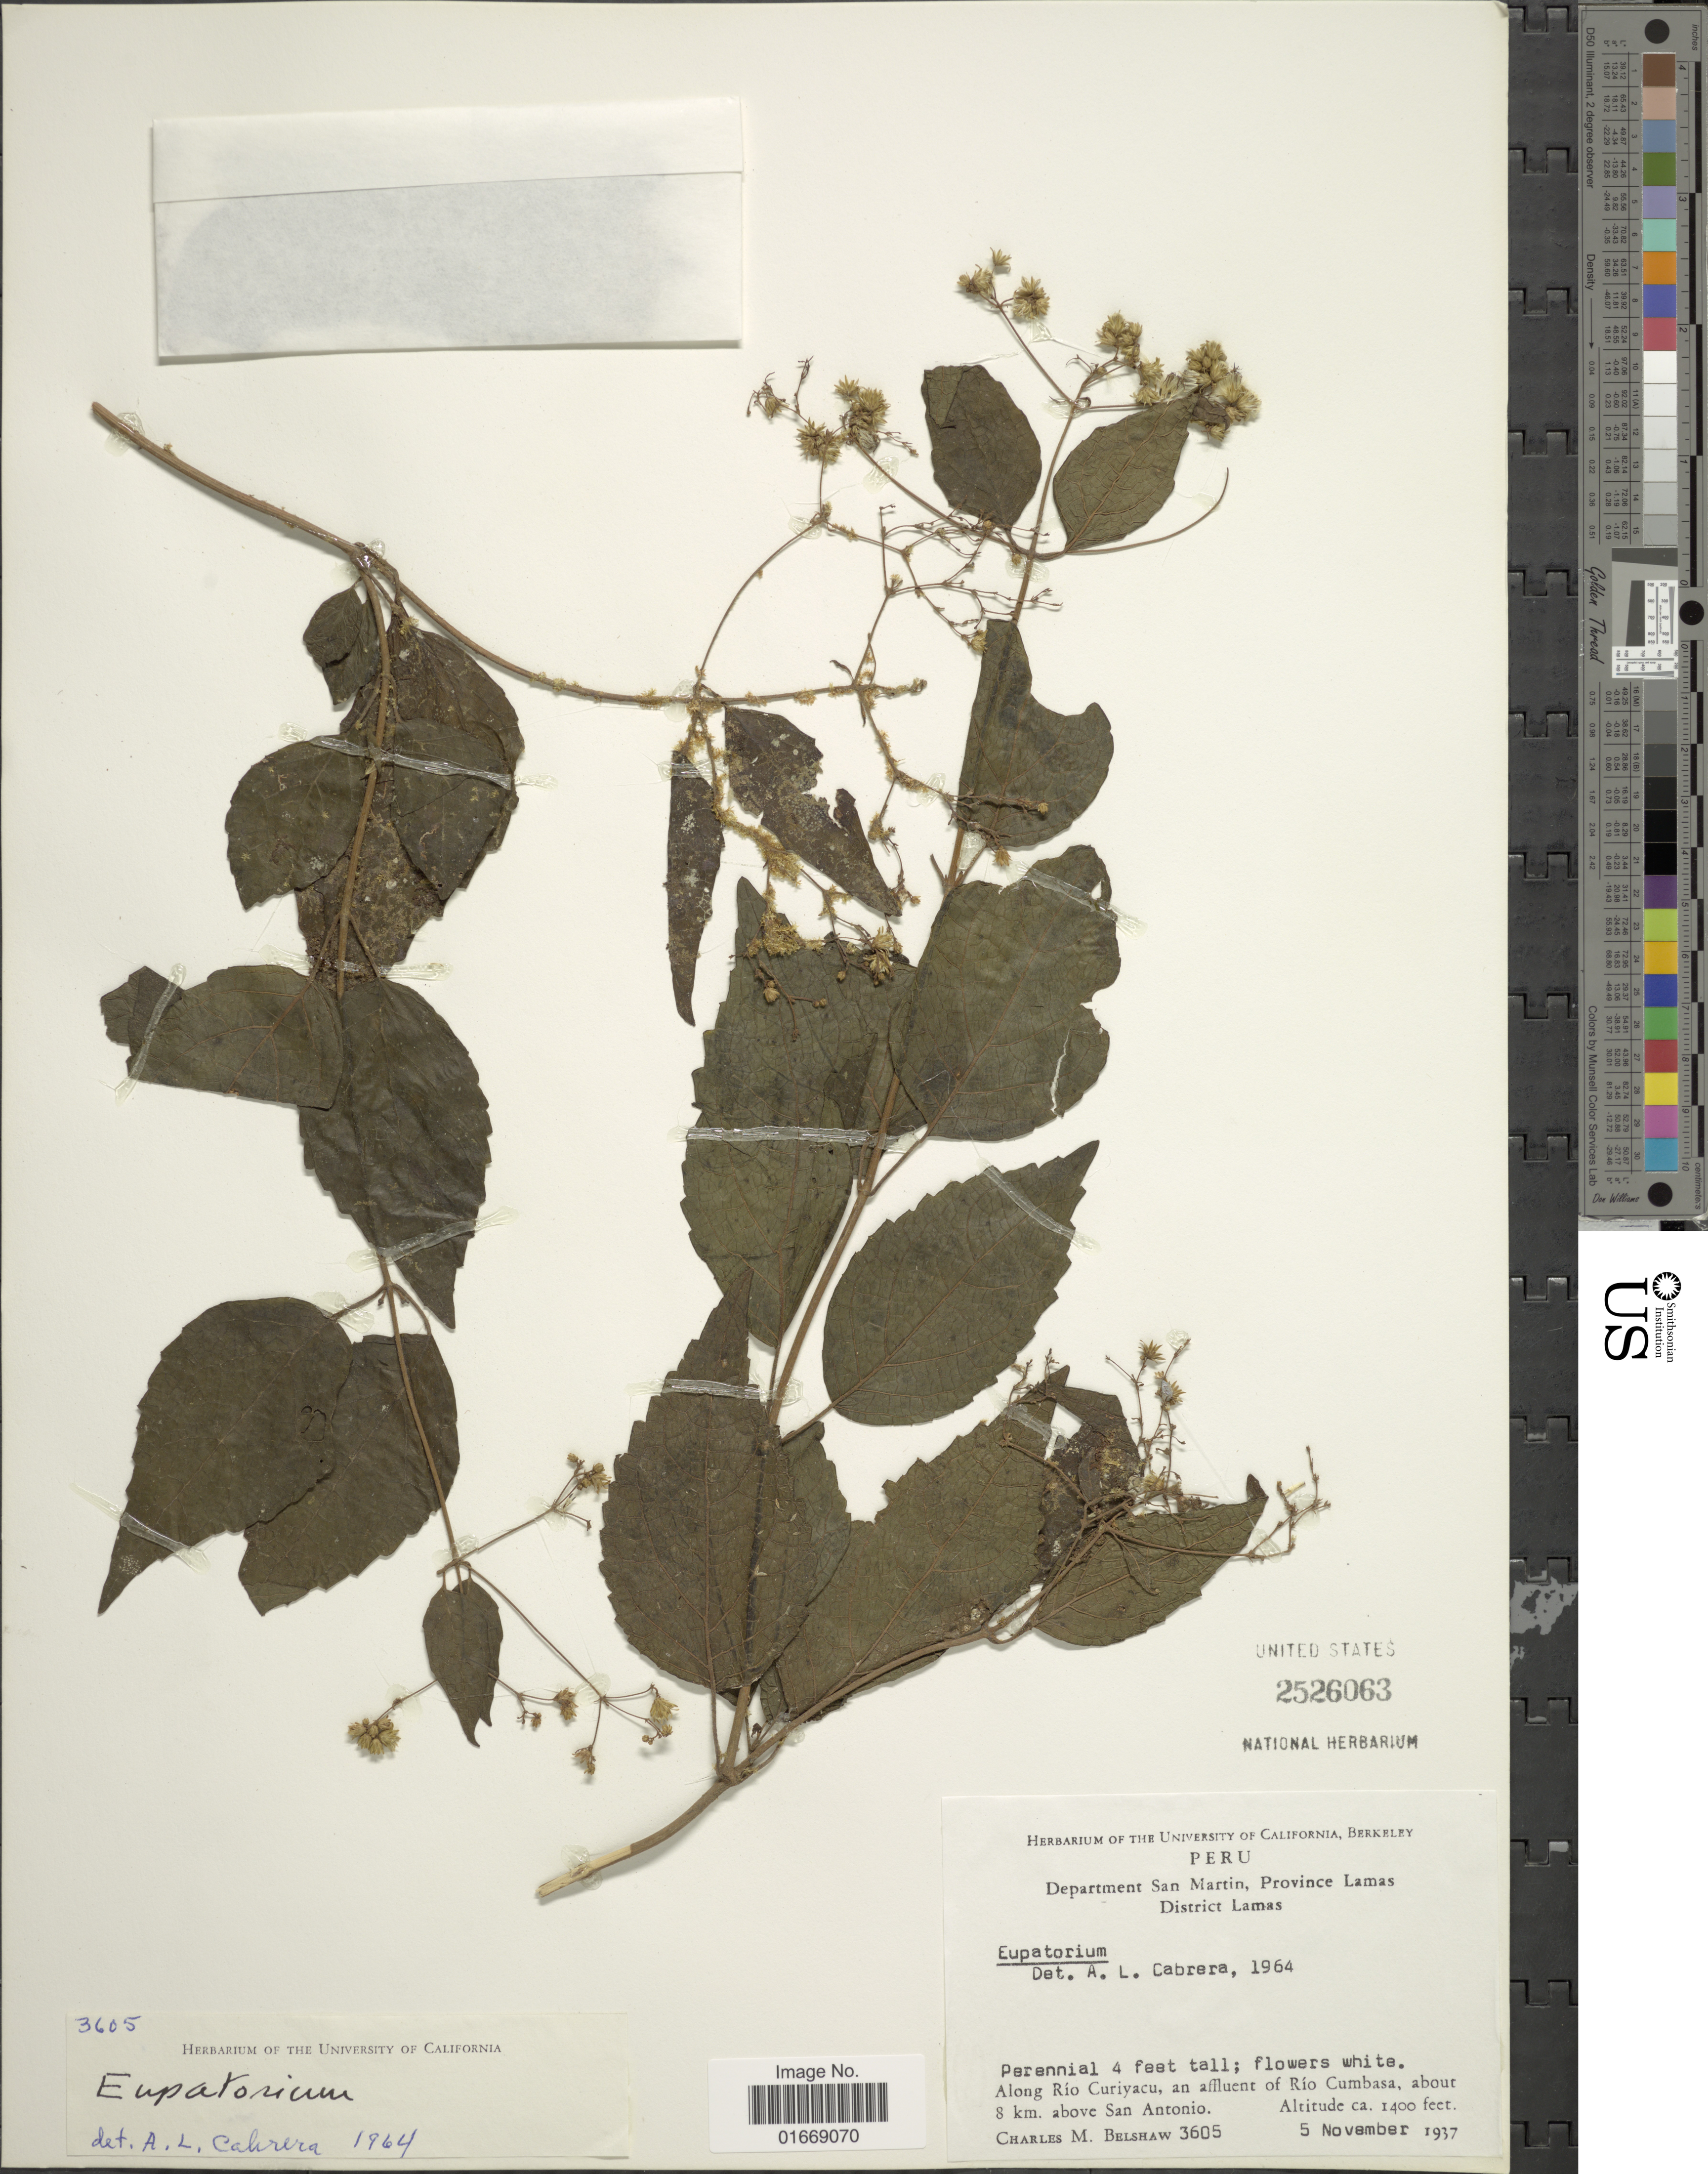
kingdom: Plantae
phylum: Tracheophyta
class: Magnoliopsida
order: Asterales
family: Asteraceae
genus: Hebeclinium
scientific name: Hebeclinium hylophorbum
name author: (B.L. Rob.) R.M. King & H. Rob.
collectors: C. Shaw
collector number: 3605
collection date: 1937-11-05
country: Peru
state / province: San Martín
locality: Province Lamas, District Lamas, along Rio Curiyacu, an affluent of Rio Cumbasa, about 8 km above San Antonio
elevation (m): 427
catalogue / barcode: US 2526063